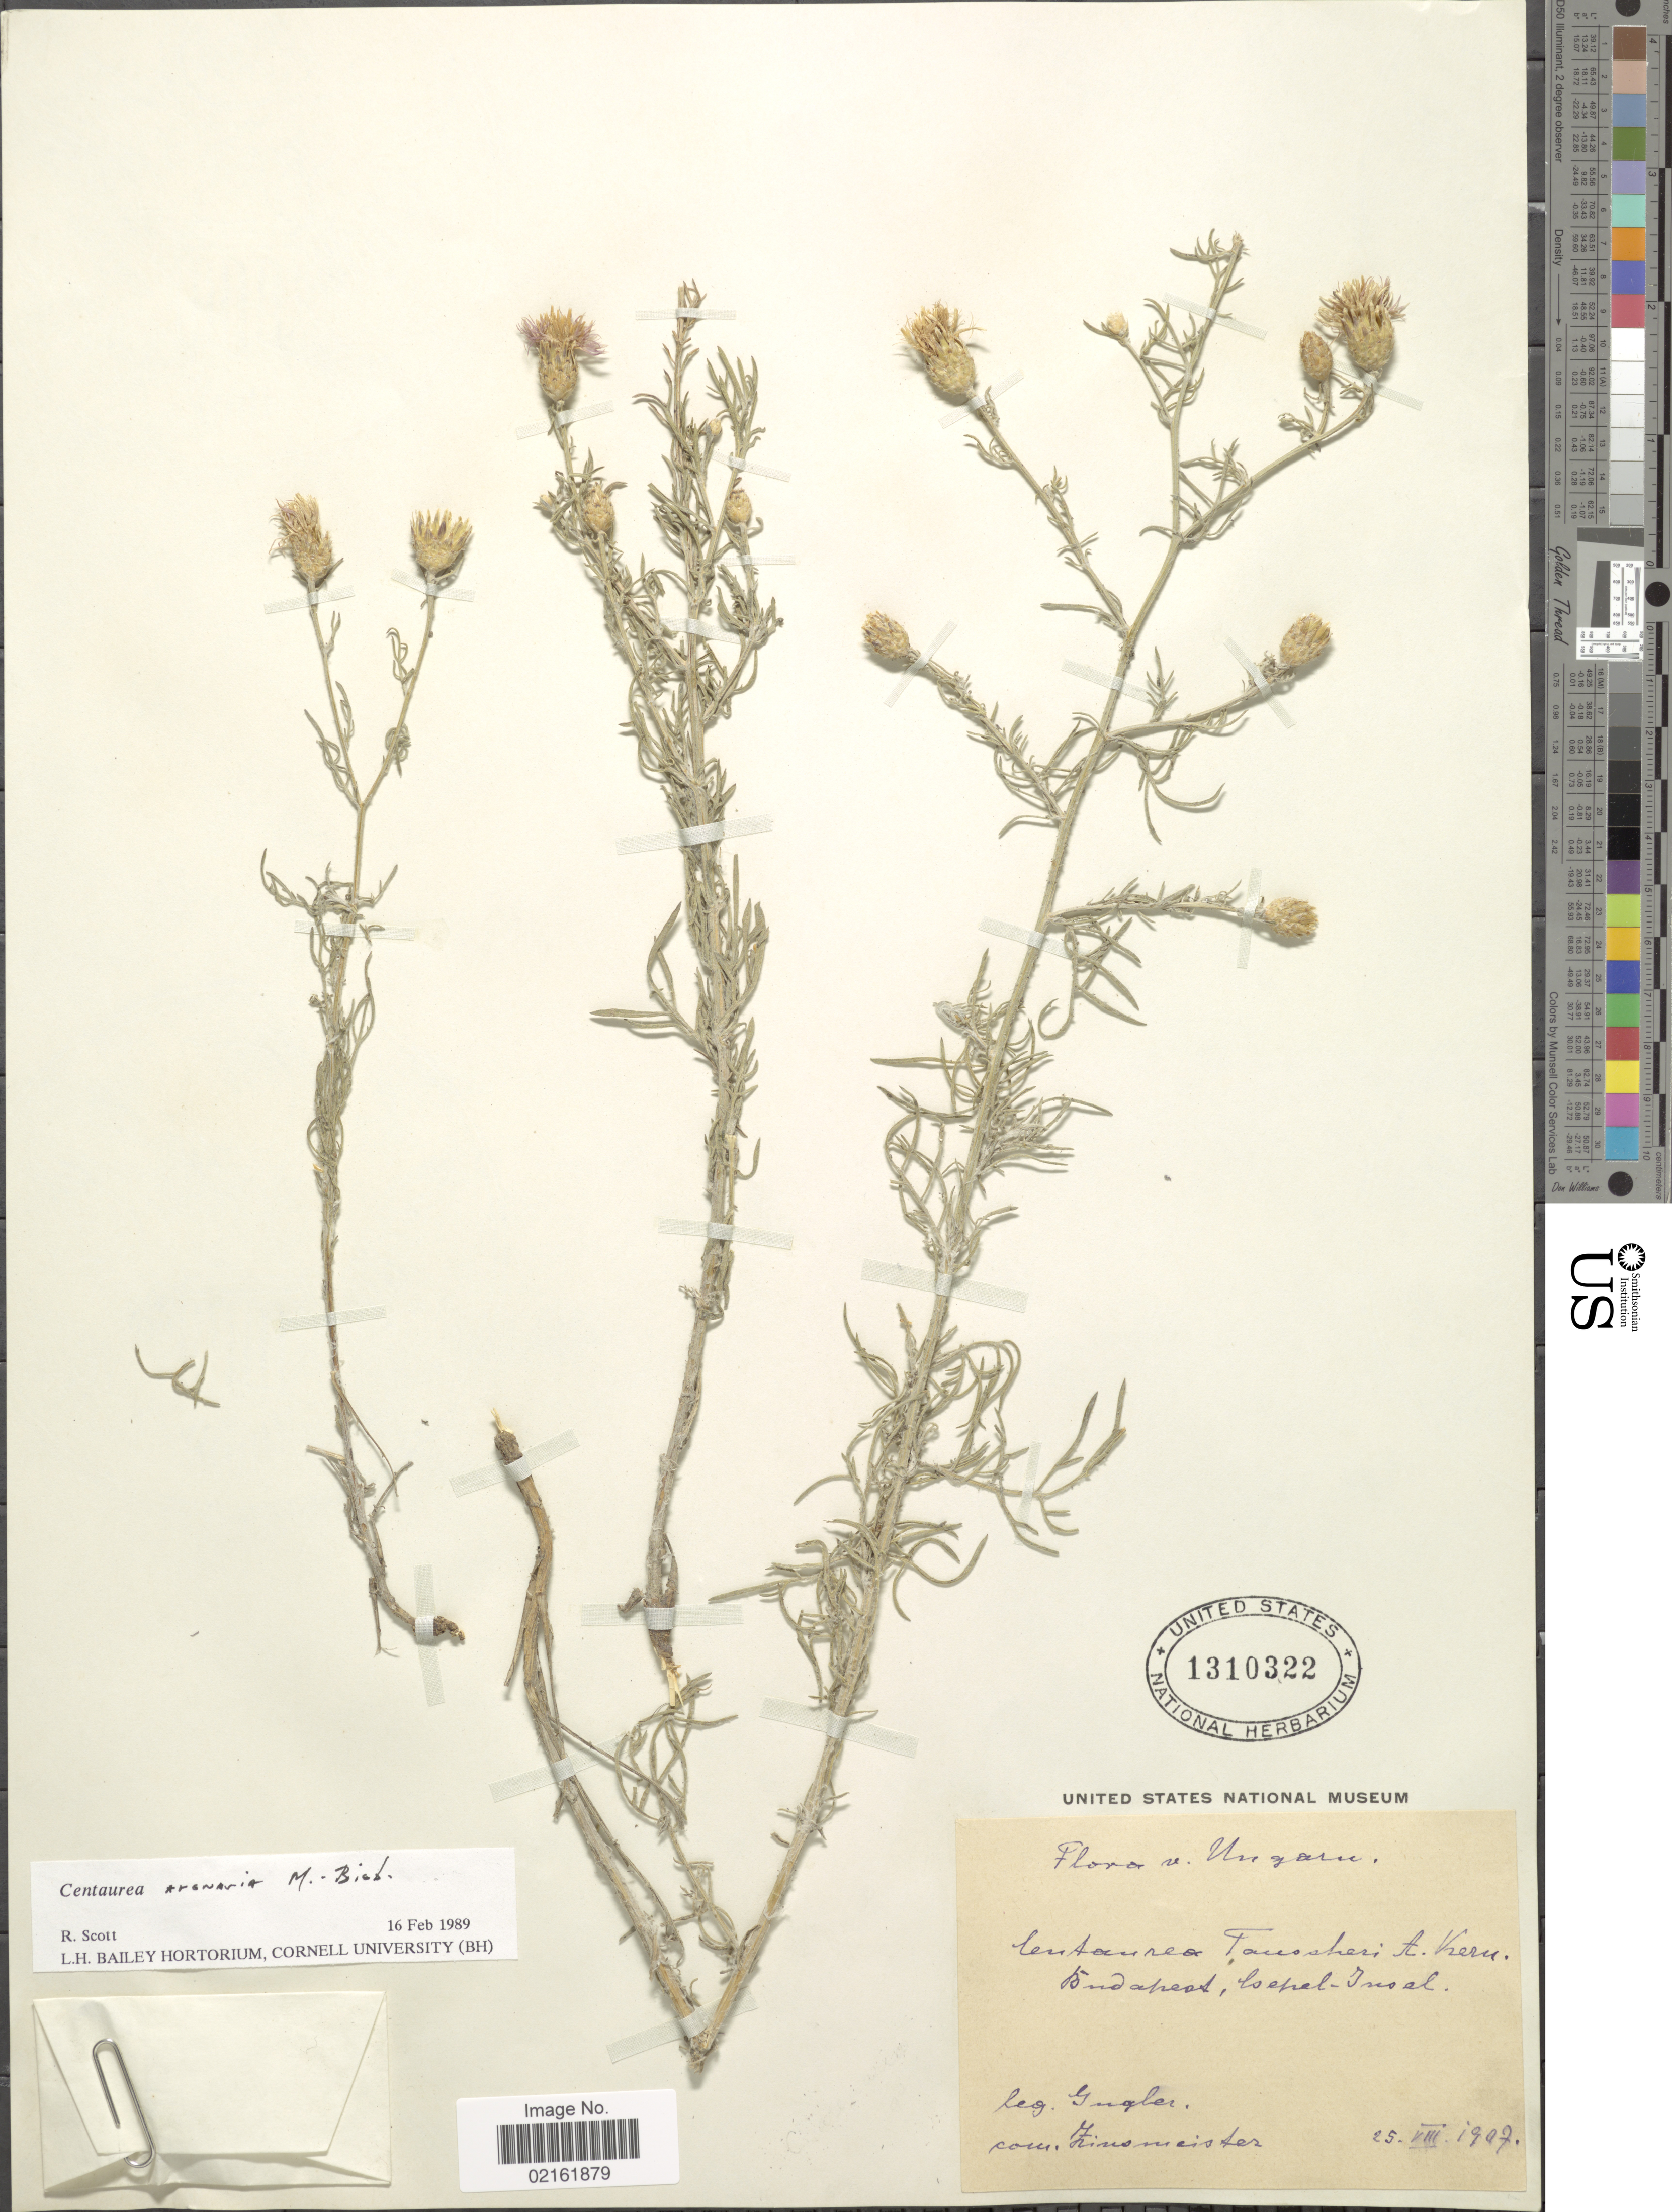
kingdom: Plantae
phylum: Tracheophyta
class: Magnoliopsida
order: Asterales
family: Asteraceae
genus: Centaurea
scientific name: Centaurea arenaria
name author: M. Bieb.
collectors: Gugler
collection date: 1907-08-25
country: Hungary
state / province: Budapest, Capital District of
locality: Urigaru, Budapest, Isepel-Insel [interpreted]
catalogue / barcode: US 1310322